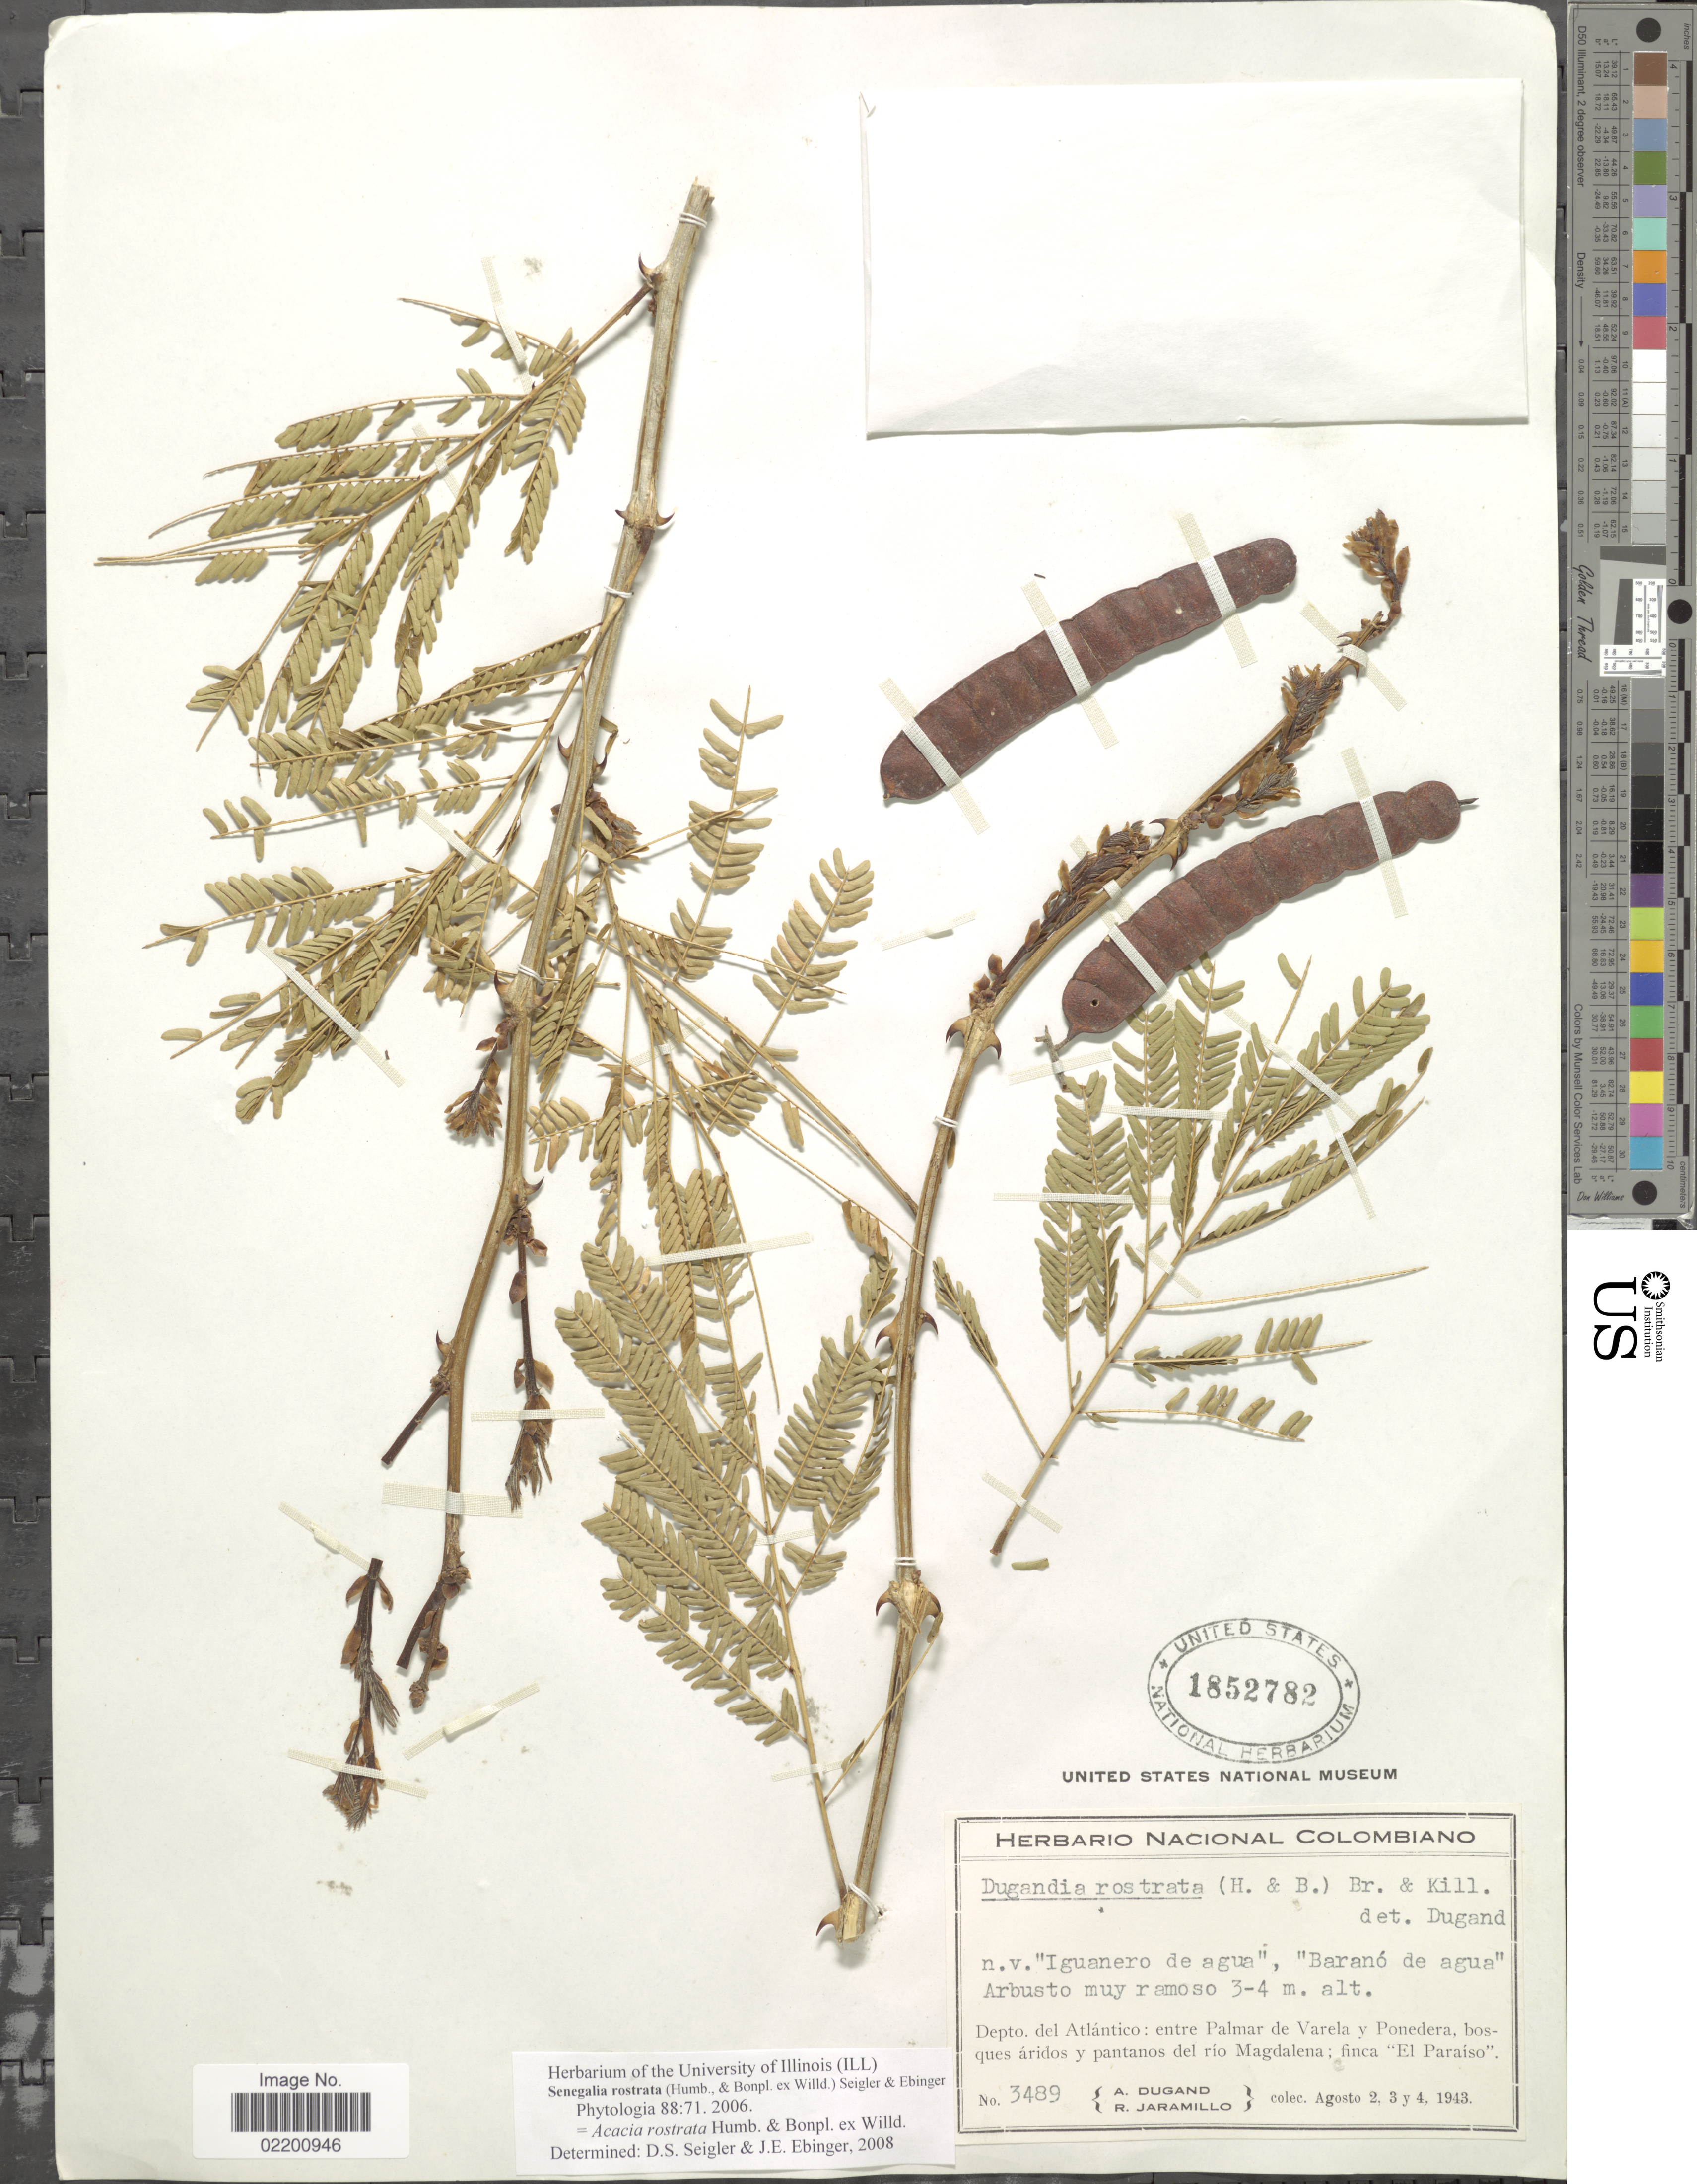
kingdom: Plantae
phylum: Tracheophyta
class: Magnoliopsida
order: Fabales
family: Fabaceae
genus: Senegalia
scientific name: Senegalia rostrata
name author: (Humb. ex Willd.) Seigler & Ebinger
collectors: A. Dugand & R. Jaramillo M.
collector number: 3489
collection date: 1943-08-02/1943-08-04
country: Colombia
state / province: Atlántico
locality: Depto. del Atlantico: entre Palmar de Varela y Ponedera, bosques aridos y pantanos del rio Magdalena: finca El Paraiso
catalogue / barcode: US 1852782